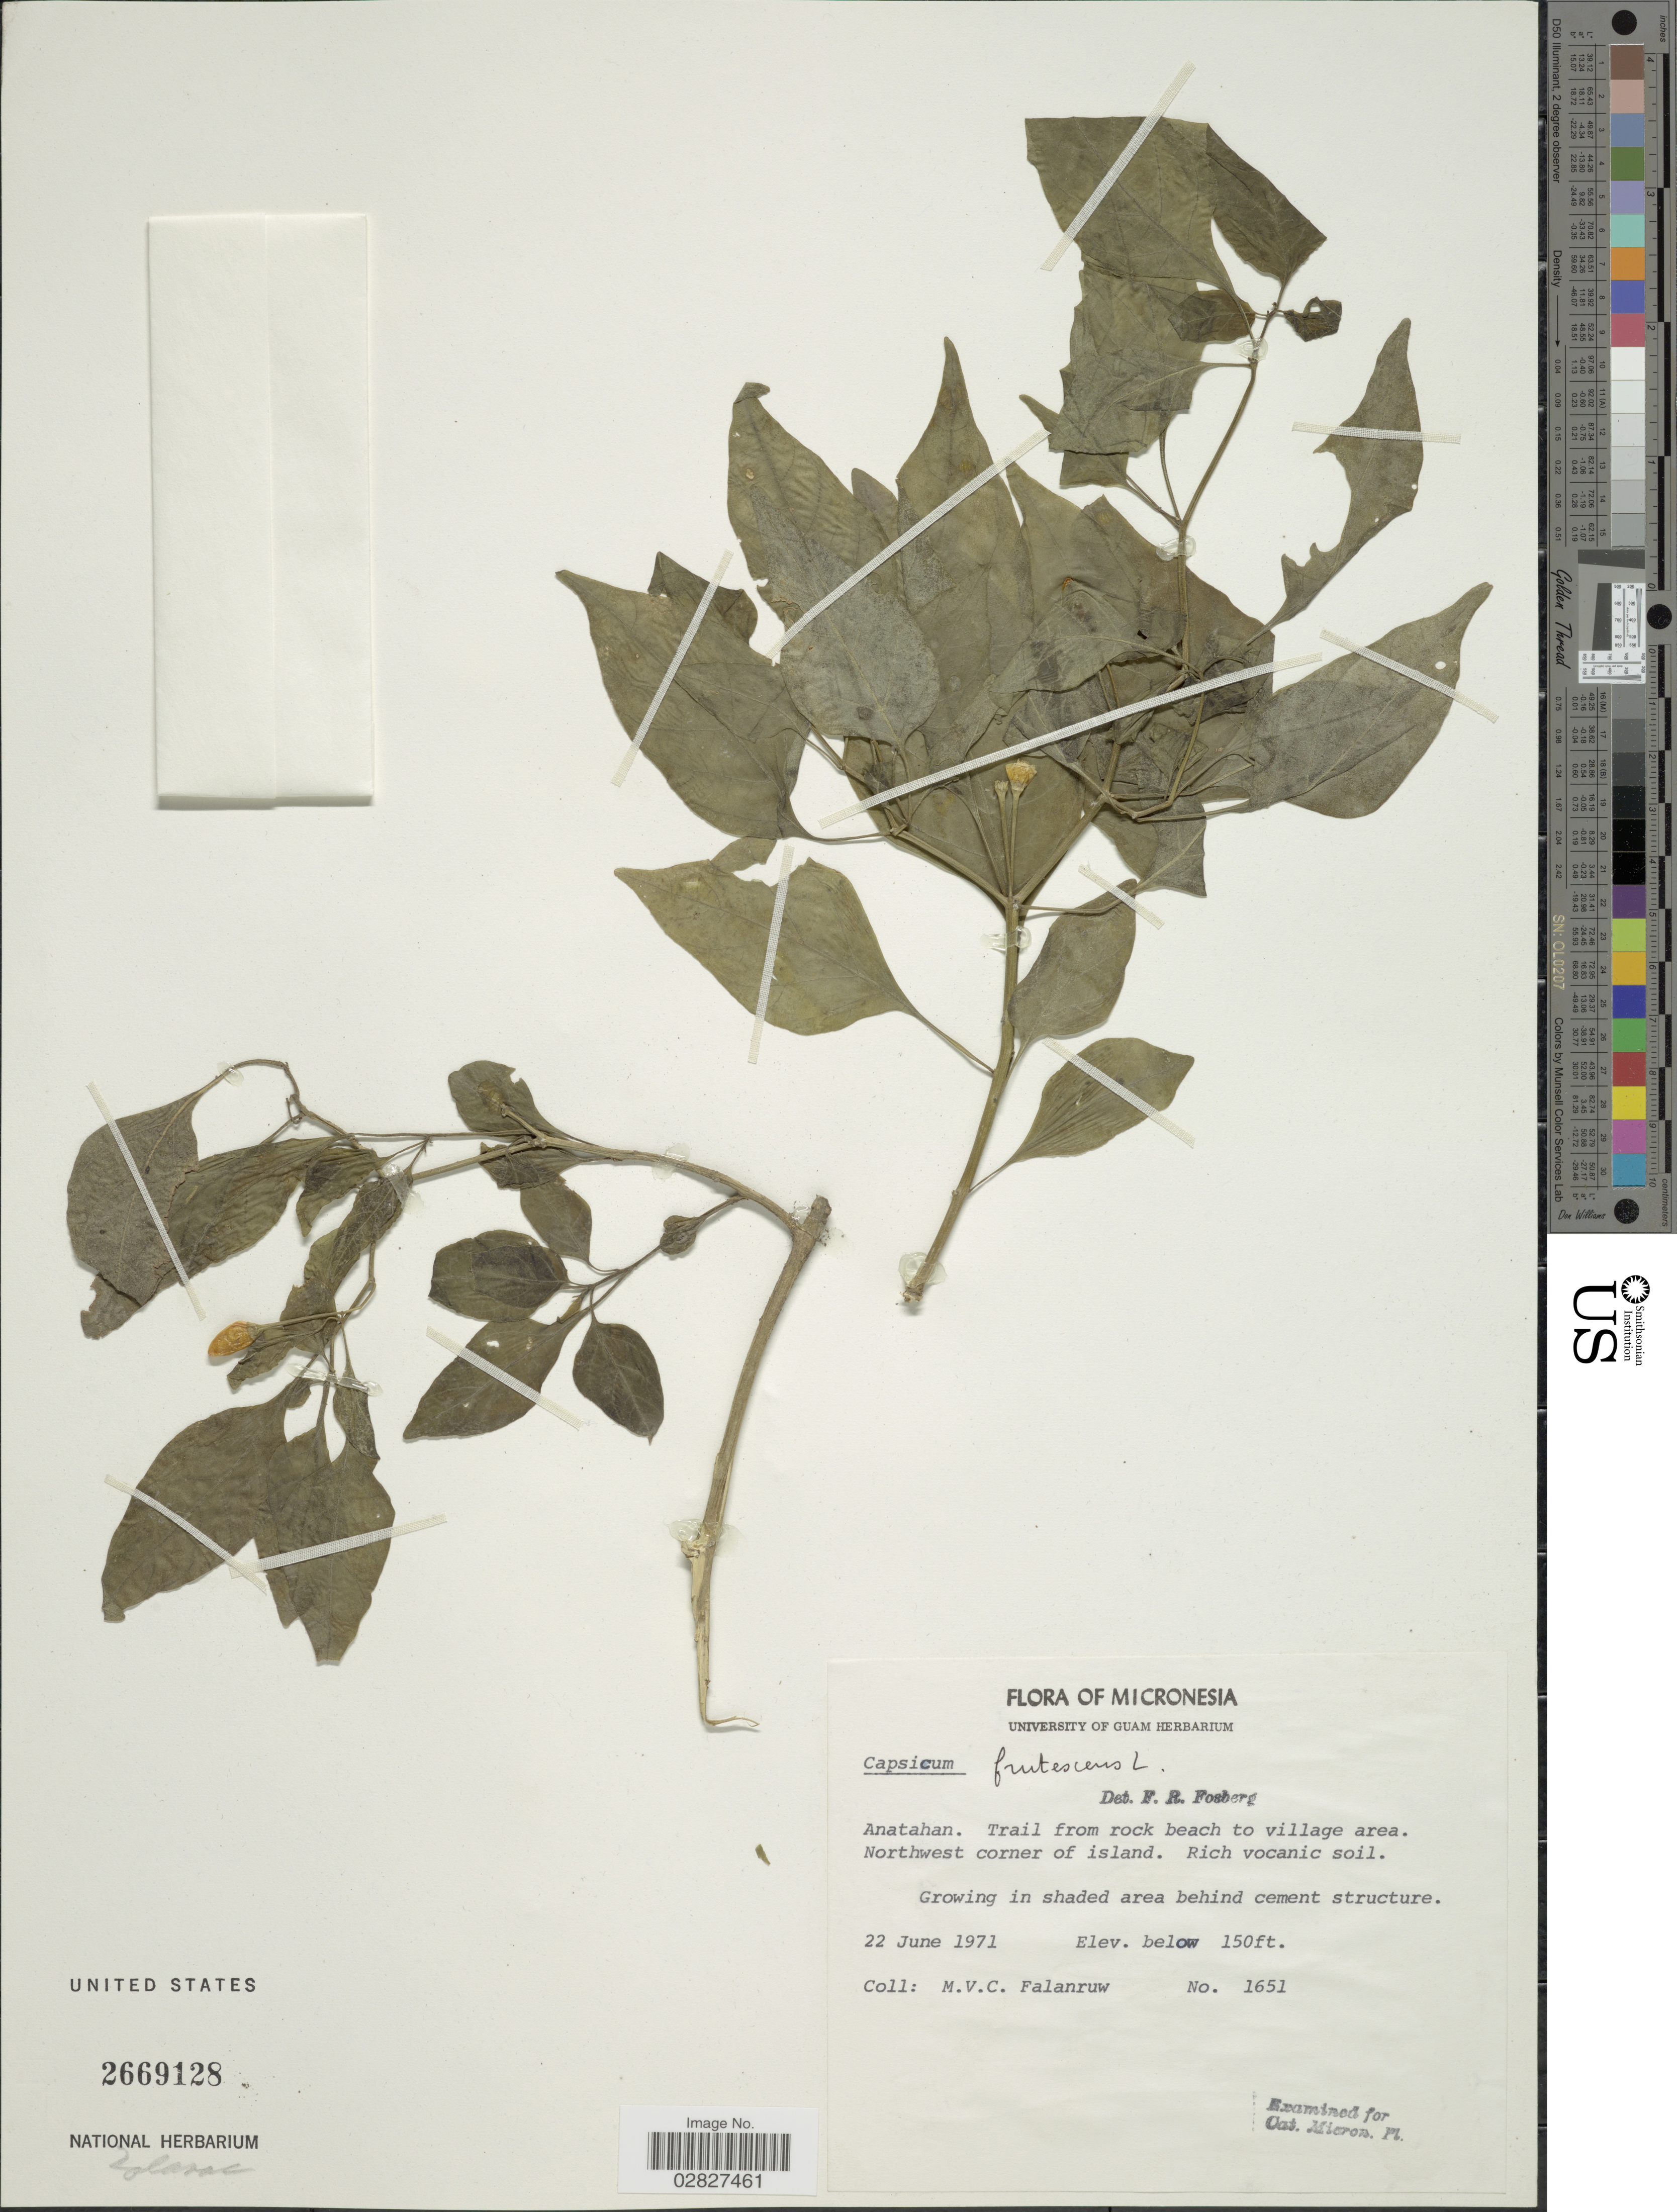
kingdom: Plantae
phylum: Tracheophyta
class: Magnoliopsida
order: Solanales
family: Solanaceae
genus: Capsicum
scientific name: Capsicum frutescens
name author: L.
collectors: M. V. Falanruw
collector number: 1651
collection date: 1971-06-22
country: Northern Mariana Islands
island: Anatahan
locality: Anatahan. Trail from rock beach to village area. North-west corner of island.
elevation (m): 46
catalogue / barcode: US 2669128